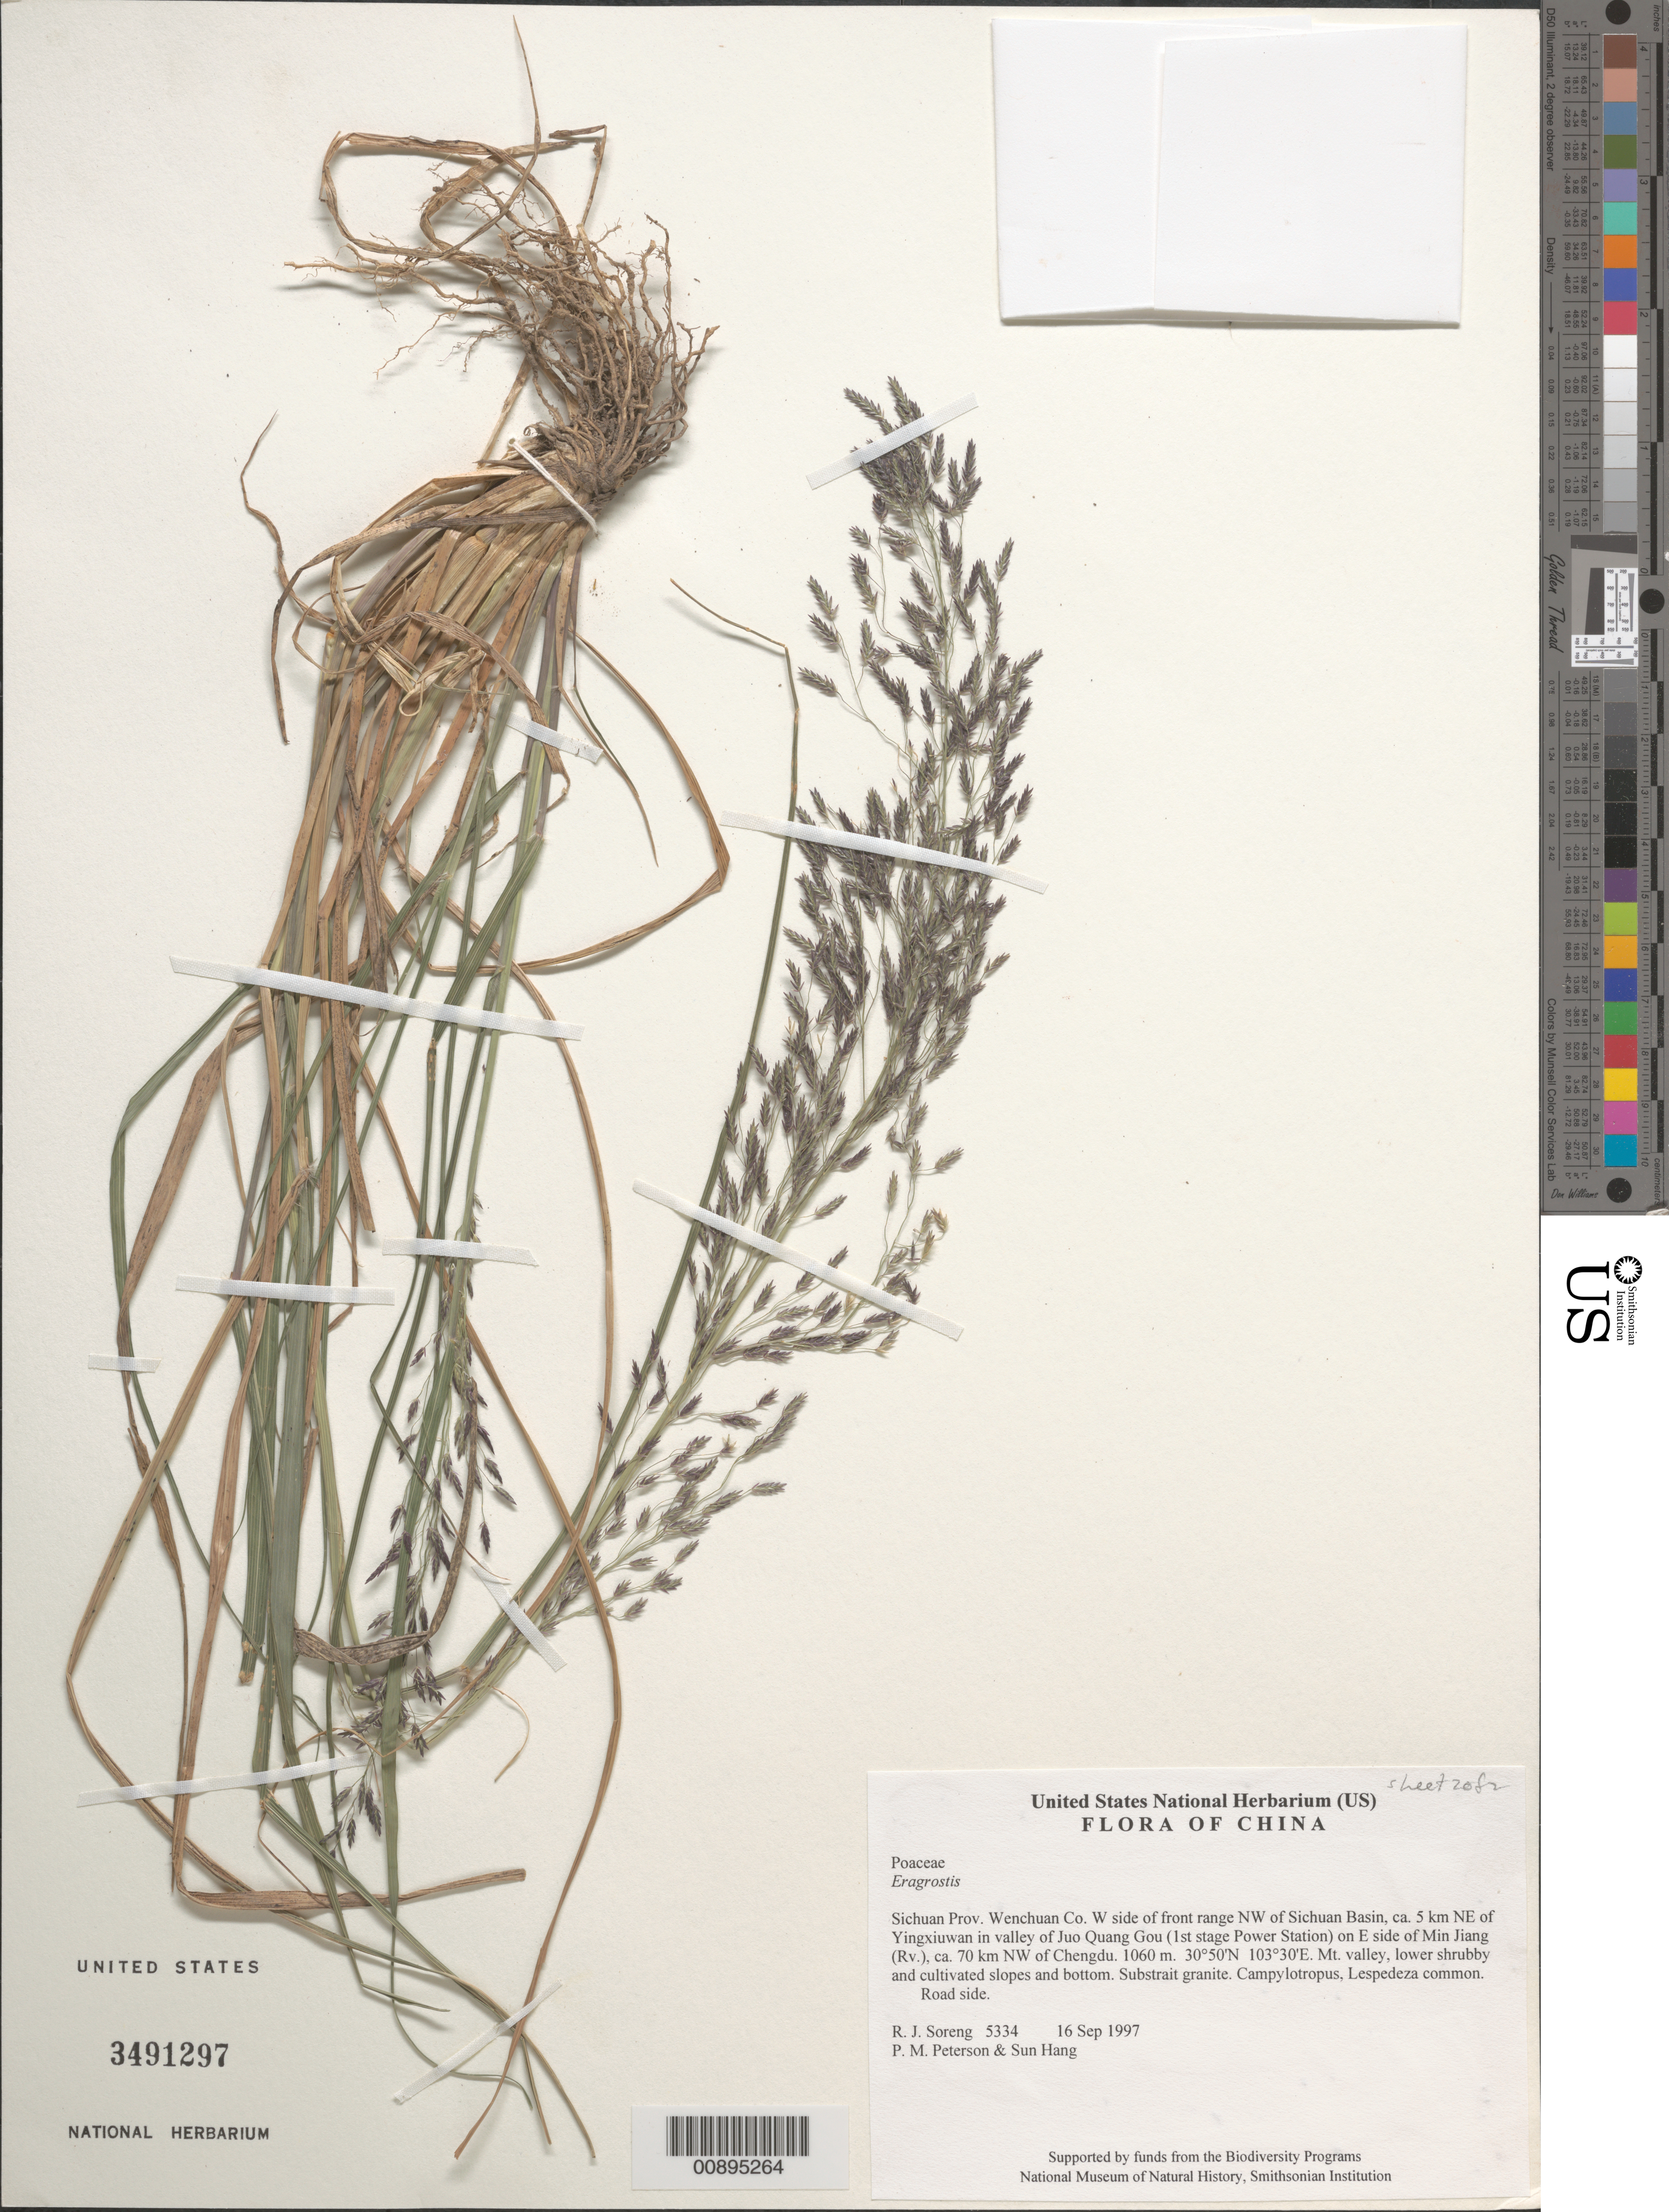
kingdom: Plantae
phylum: Tracheophyta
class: Liliopsida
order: Poales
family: Poaceae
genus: Eragrostis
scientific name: Eragrostis sp.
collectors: R. J. Soreng, P. M. Peterson & Sun Hang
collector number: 5334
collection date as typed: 16 Sep 1997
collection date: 1997-09-16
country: China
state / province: Sichuan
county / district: Wenchuan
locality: W side of front range NW of Sichuan Basin, ca. 5 km NE of Yingxiuwan in valley of Juo Quang Gou (1st stage Power Station) on E side of Min Jiang (Rv.), ca. 70 km NW of Chengdu.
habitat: Mt. valley, lower shruby and cultivated slopes and bottom. Substrait granite. Campylotropus, Lespedeza common.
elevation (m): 1060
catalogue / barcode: US 3491297